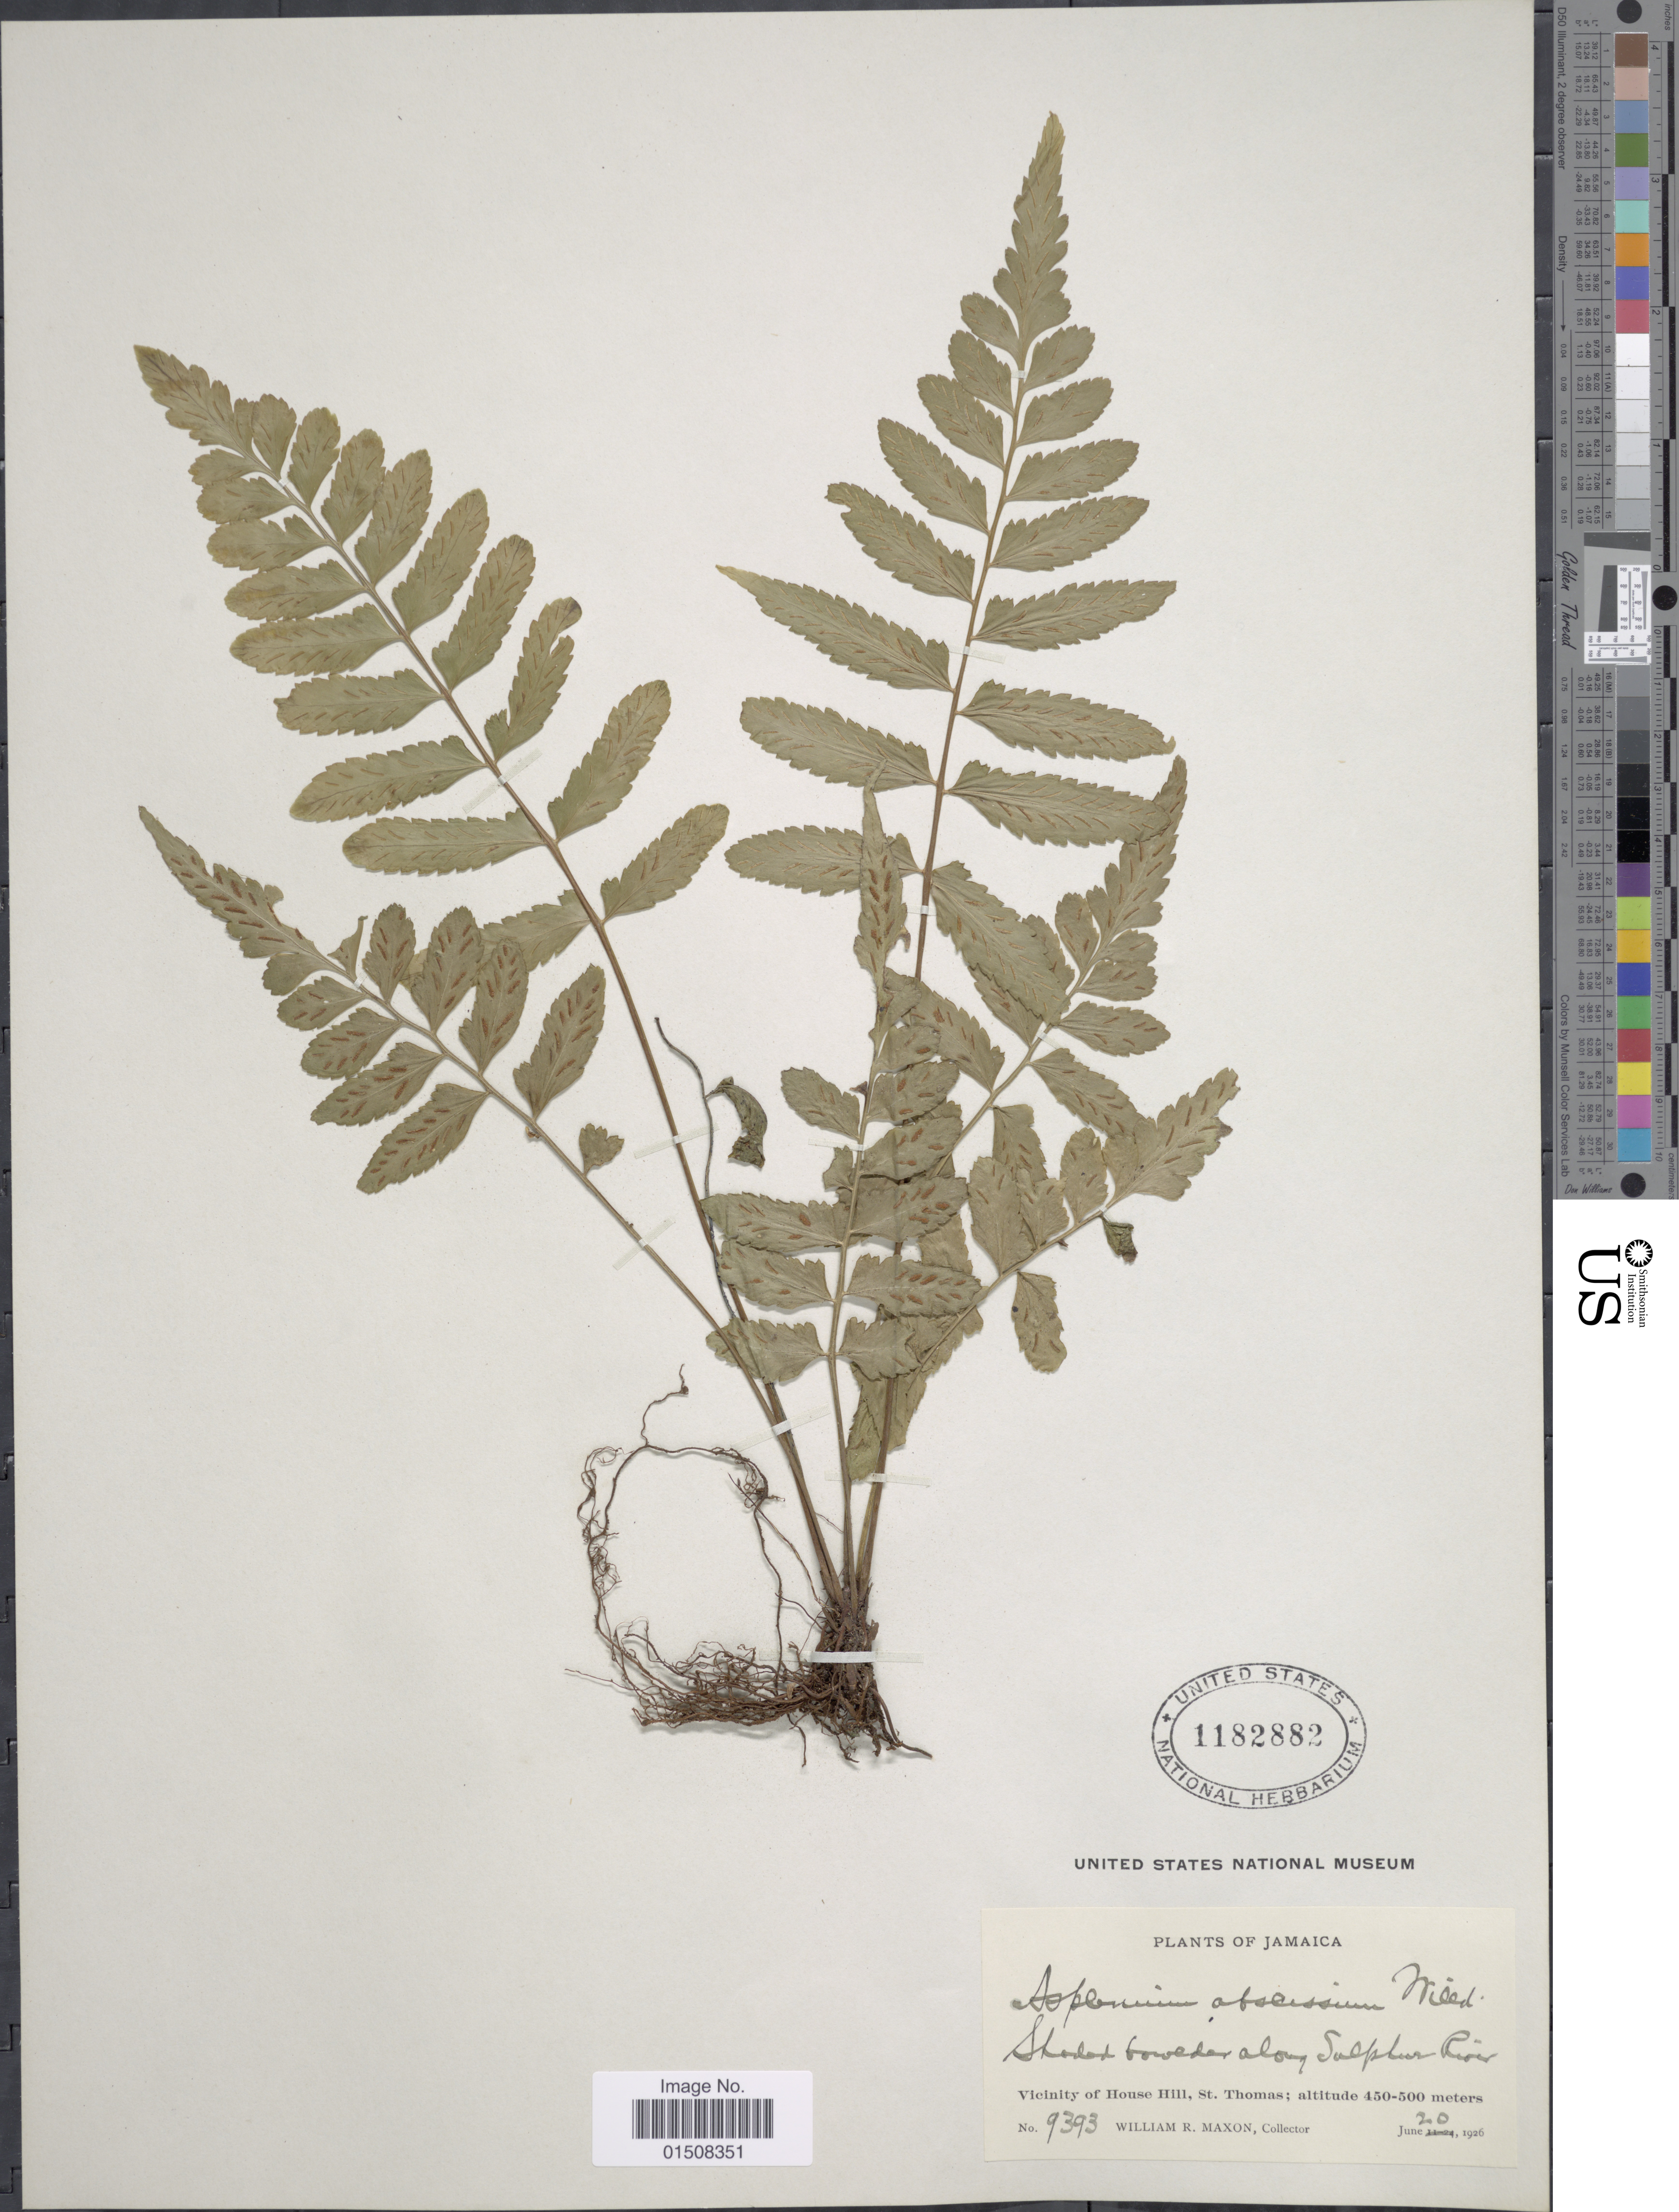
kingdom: Plantae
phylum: Tracheophyta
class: Polypodiopsida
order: Polypodiales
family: Aspleniaceae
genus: Asplenium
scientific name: Asplenium abscissum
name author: Willd.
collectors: W. R. Maxon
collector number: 9393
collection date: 1926-06-20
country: Jamaica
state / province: Saint Thomas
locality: Vicinity of House Hill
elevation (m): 450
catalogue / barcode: US 1182882